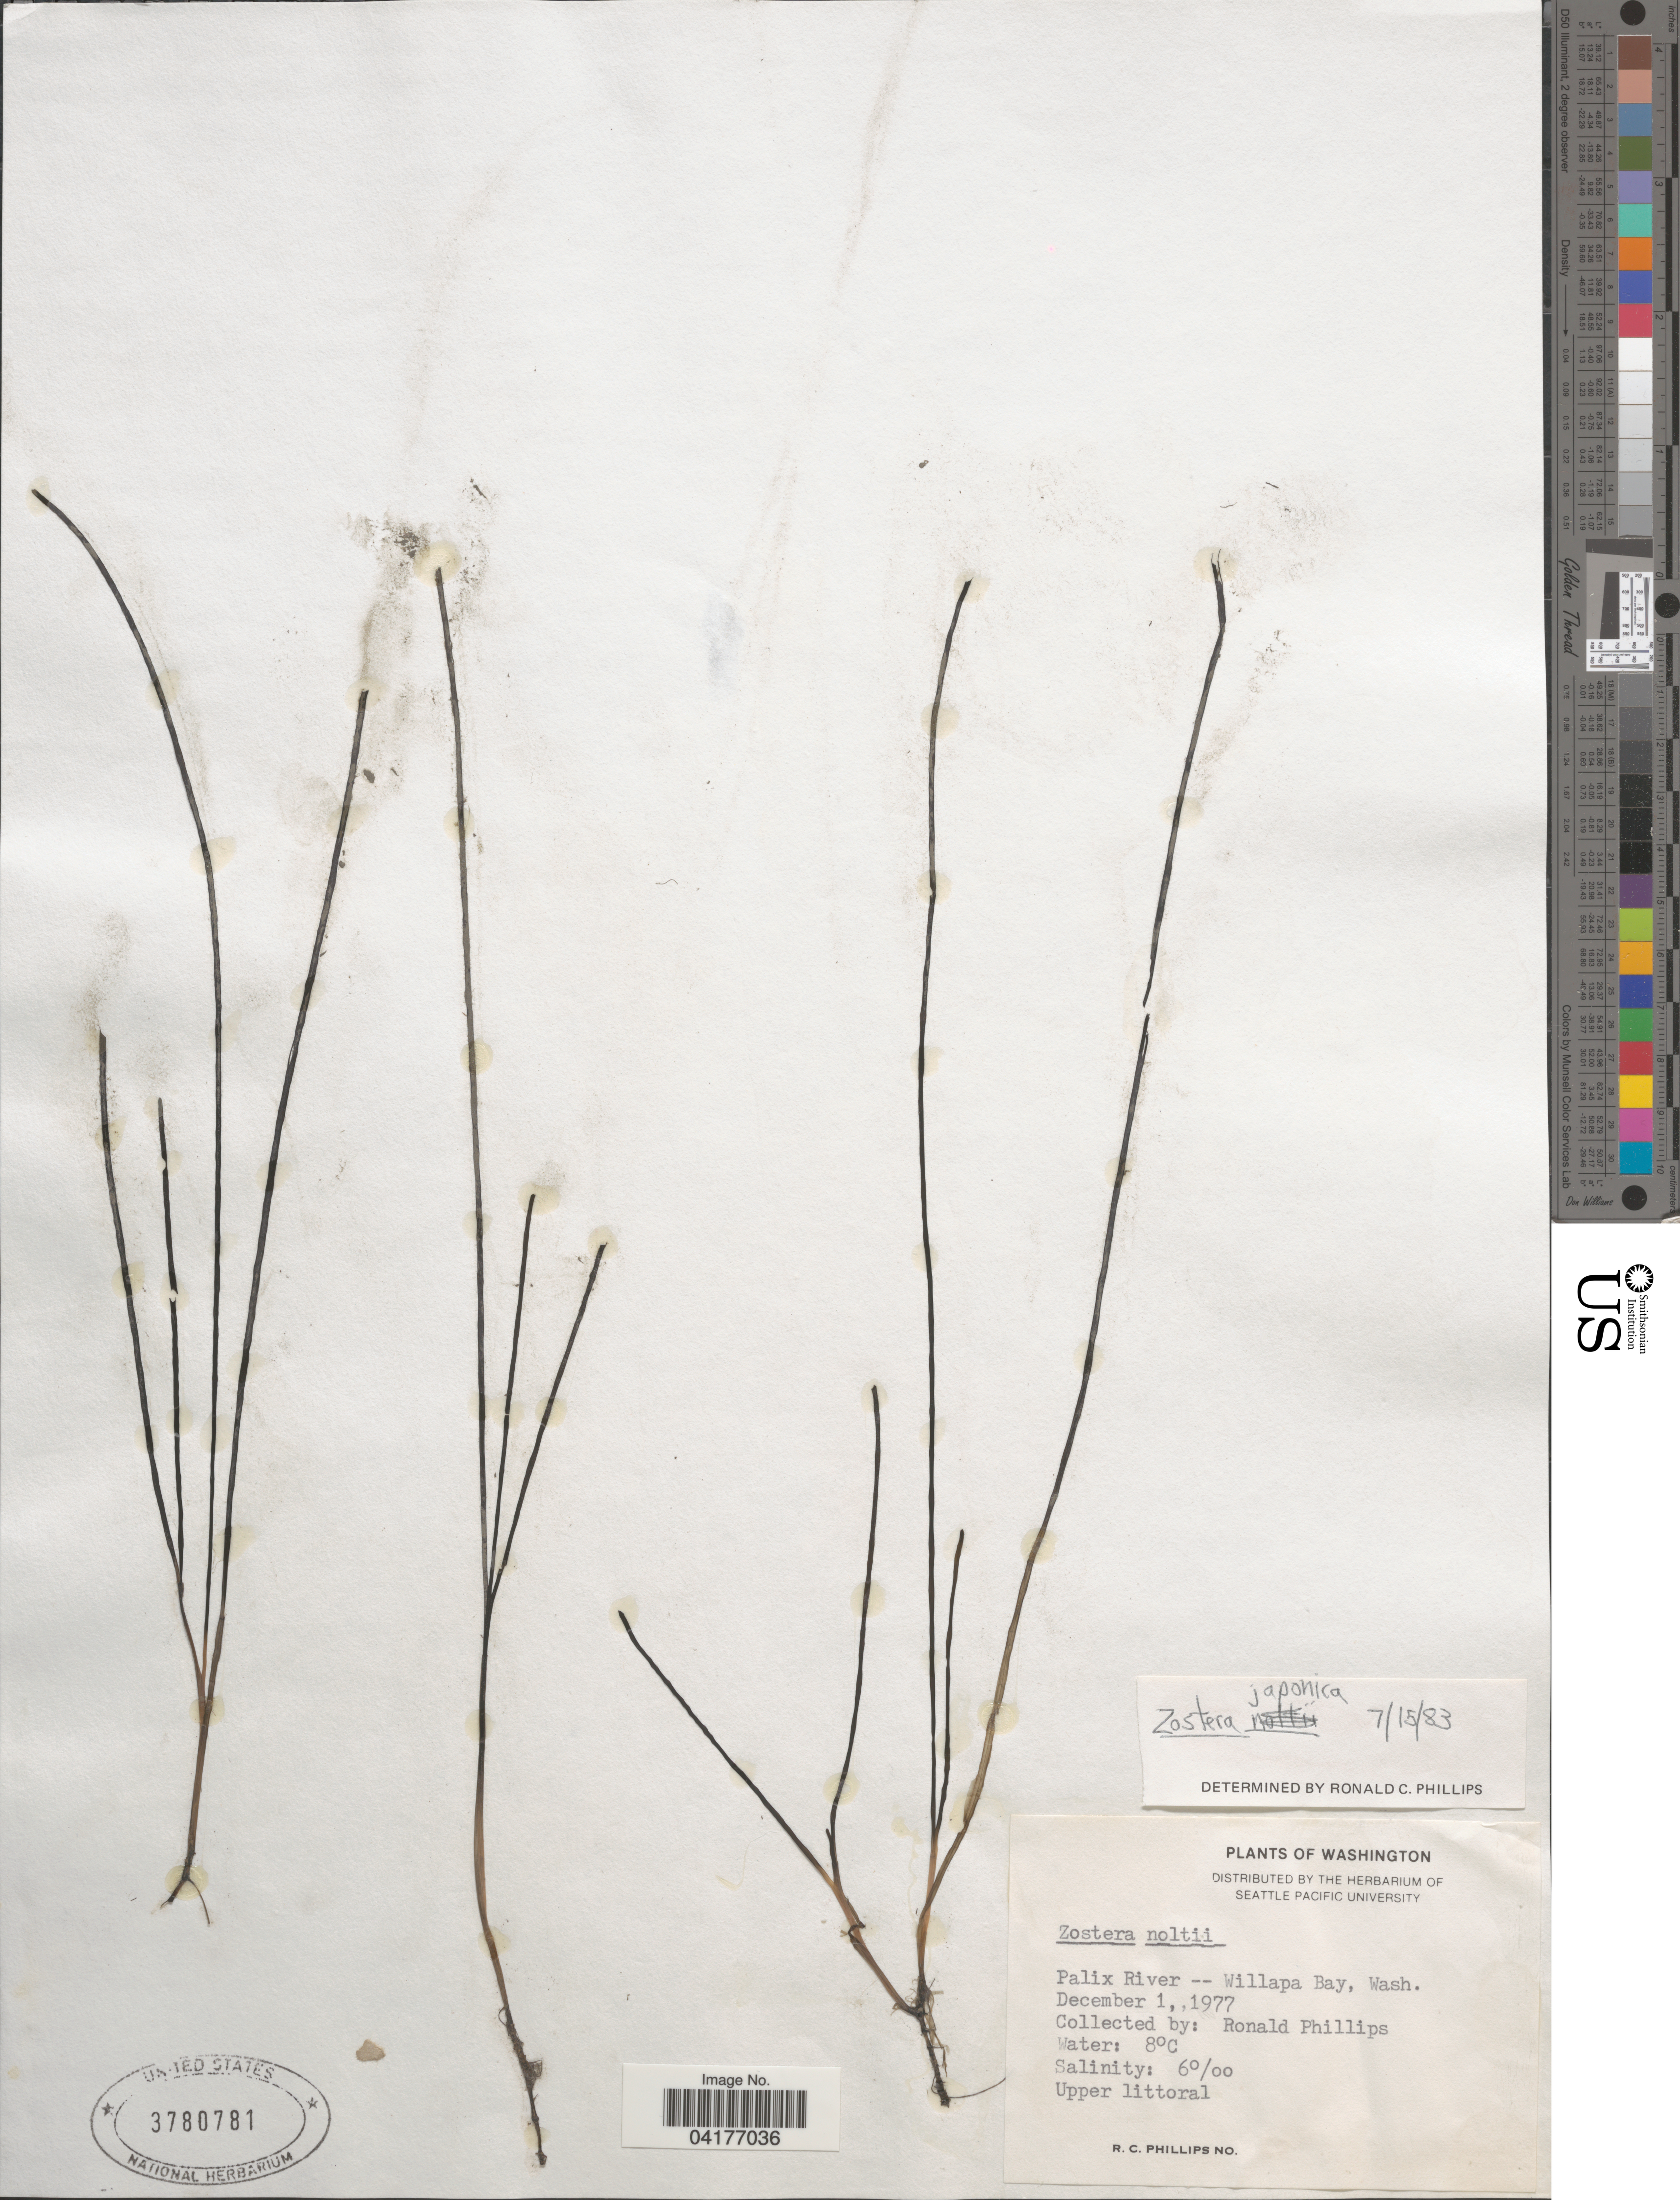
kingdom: Plantae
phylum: Tracheophyta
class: Liliopsida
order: Alismatales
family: Zosteraceae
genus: Zostera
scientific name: Zostera noltii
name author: Hornem.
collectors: R. C. Phillips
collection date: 1977-12-01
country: United States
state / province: Washington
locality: Palix River -- Willapa Bay.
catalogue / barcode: US 3780781